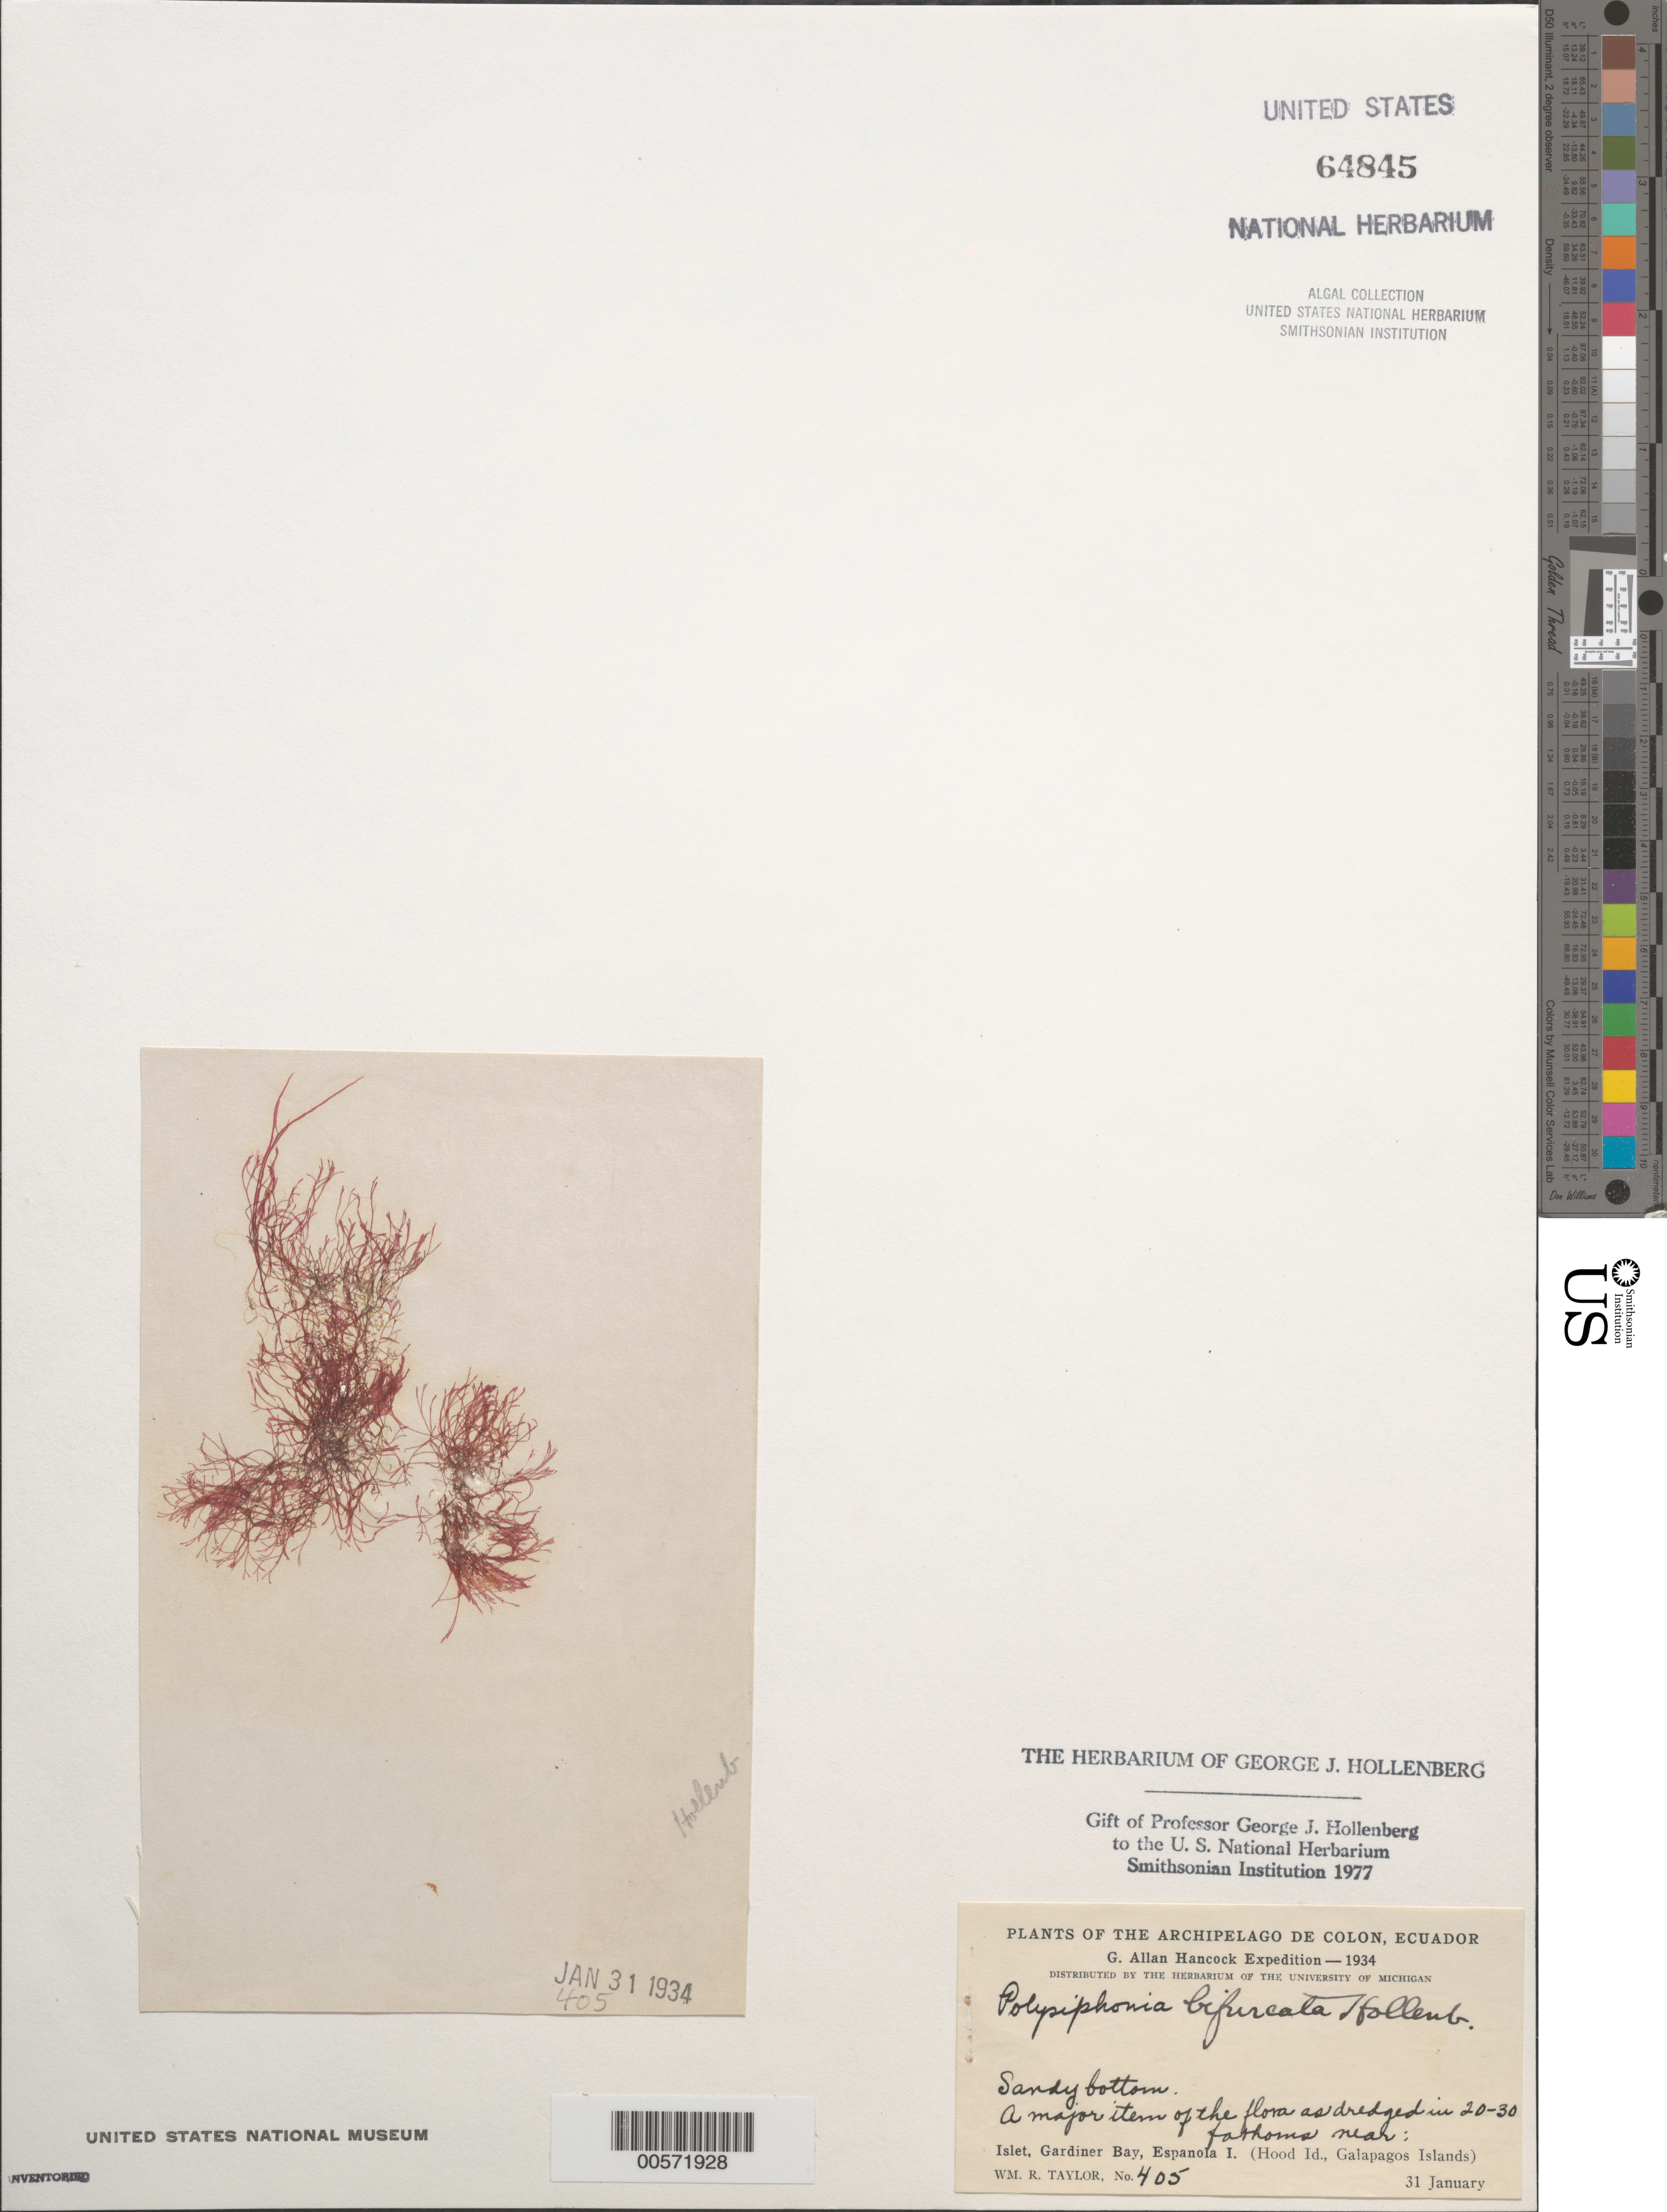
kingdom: Plantae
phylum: Rhodophyta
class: Florideophyceae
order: Ceramiales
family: Rhodomelaceae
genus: Polysiphonia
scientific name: Polysiphonia bifurcata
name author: Hollenb. in W.R. Taylor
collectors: W. R. Taylor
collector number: WRT 34-405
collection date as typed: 31 Jan 1934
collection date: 1934-01-31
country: Ecuador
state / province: Colón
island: Española [Hood]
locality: Gardner Bay (Gardiner Bay), islet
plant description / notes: G. Allan Hancock Expedition, 1934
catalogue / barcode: US 64845